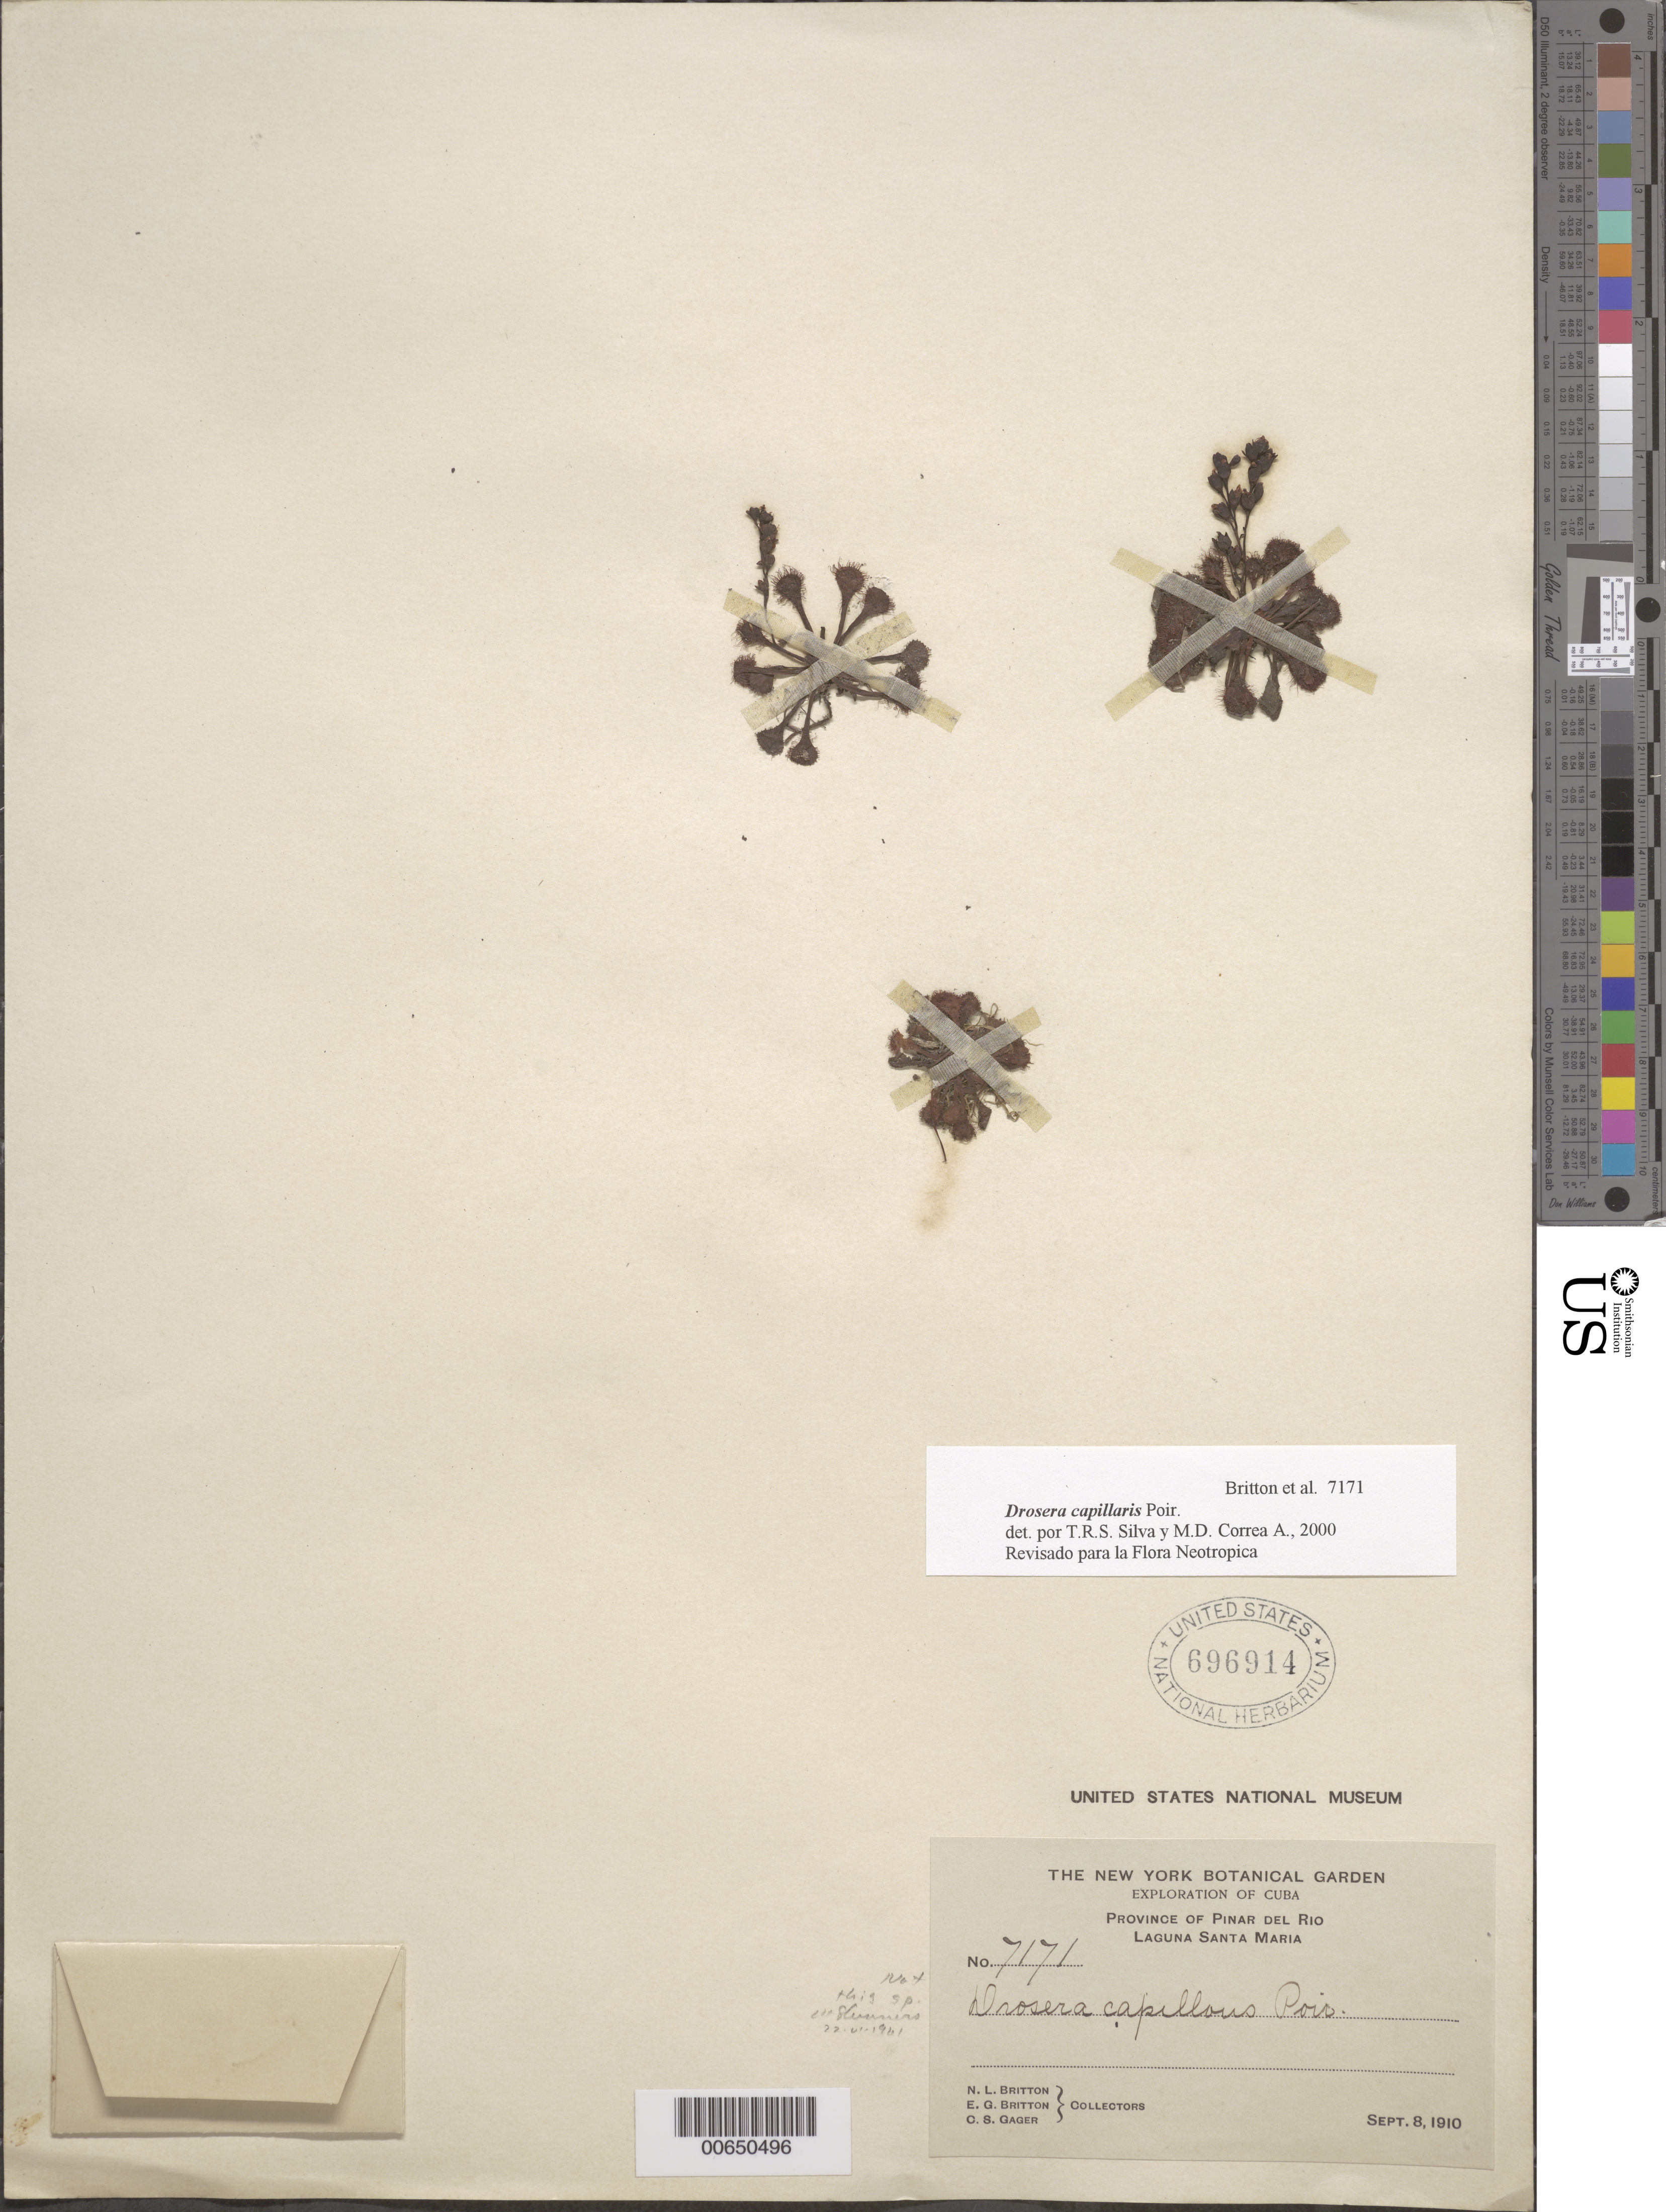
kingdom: Plantae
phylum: Tracheophyta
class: Magnoliopsida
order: Caryophyllales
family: Droseraceae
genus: Drosera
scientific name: Drosera capillaris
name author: Poir.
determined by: Silva, T. R. S. & Correa A. , M. D.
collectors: N. Britton, E. G. Britton & C. Gager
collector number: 7171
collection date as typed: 08 Sep 1910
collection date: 1910-09-08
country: Cuba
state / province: Pinar del Río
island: Greater Antilles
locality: Laguna Santa Maria.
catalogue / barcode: US 696914